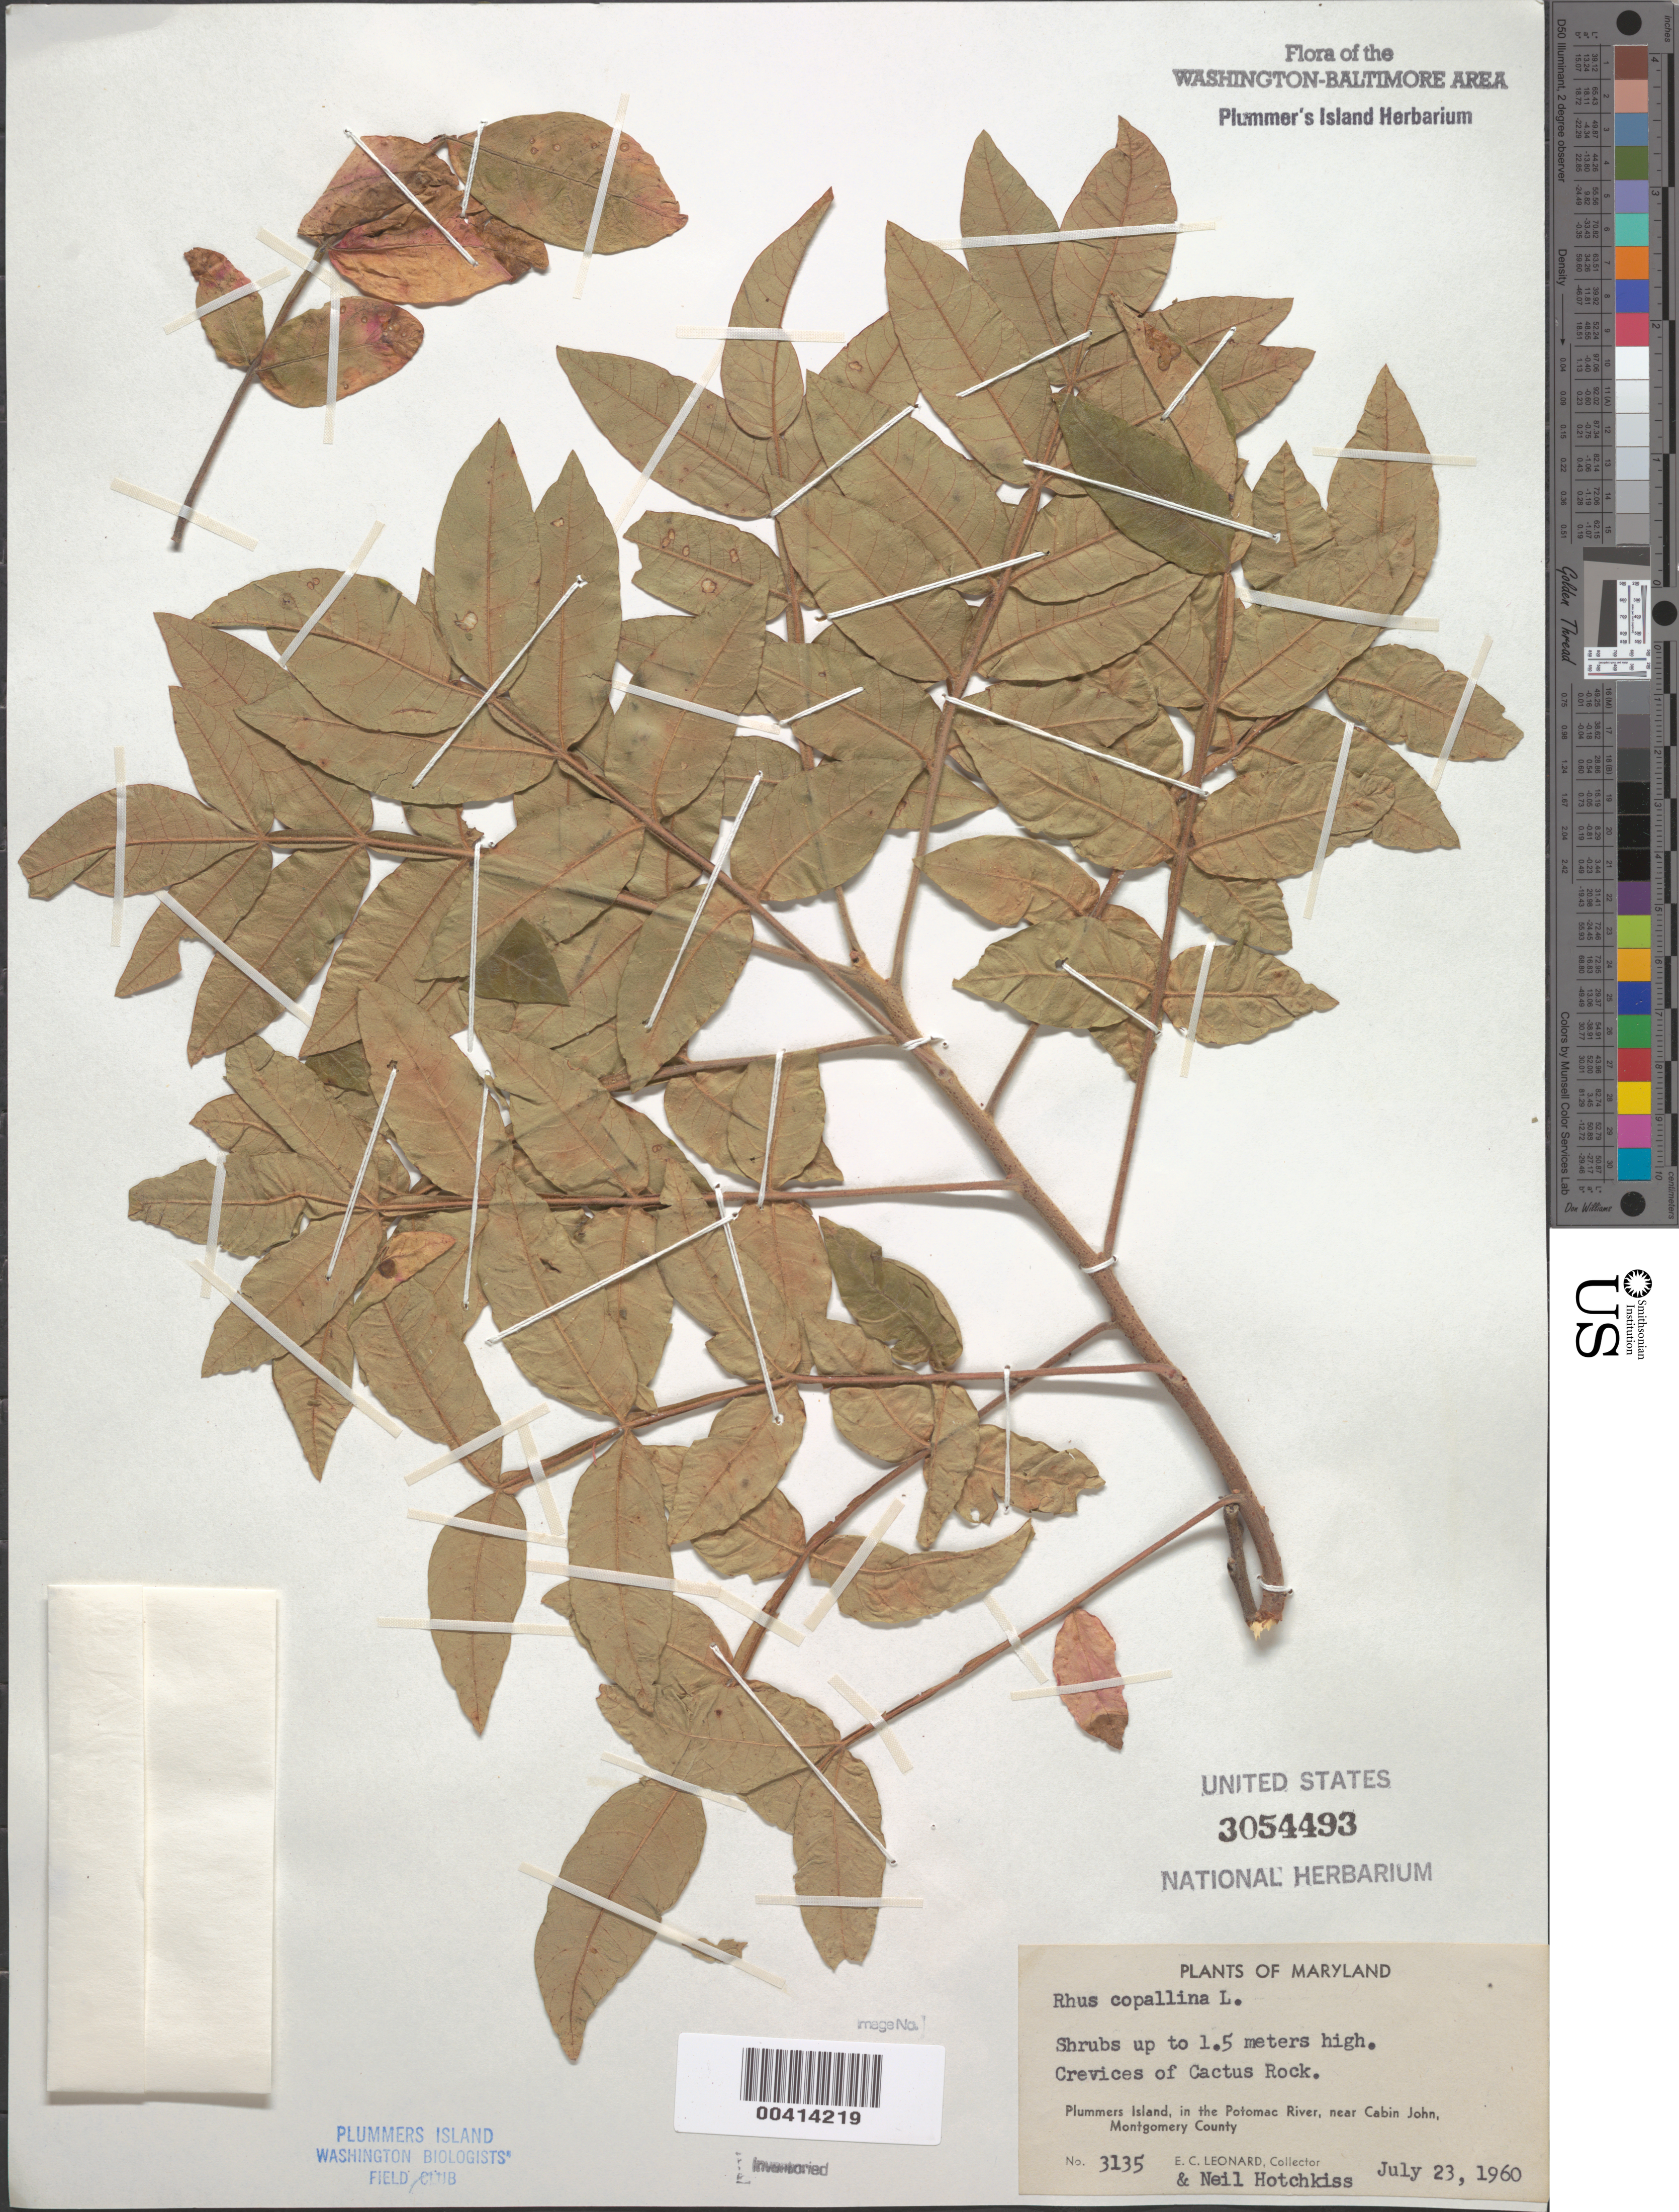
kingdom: Plantae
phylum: Tracheophyta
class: Magnoliopsida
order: Sapindales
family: Anacardiaceae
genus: Rhus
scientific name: Rhus copallinum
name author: L.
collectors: E. C. Leonard & N. Hotchkiss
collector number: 3135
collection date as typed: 23 Jul 1960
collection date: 1960-07-23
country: United States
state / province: Maryland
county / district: Montgomery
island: Plummers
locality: Plummer's Island; Cactus Rock C. & O. Canal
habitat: Crevices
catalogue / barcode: US 3054493